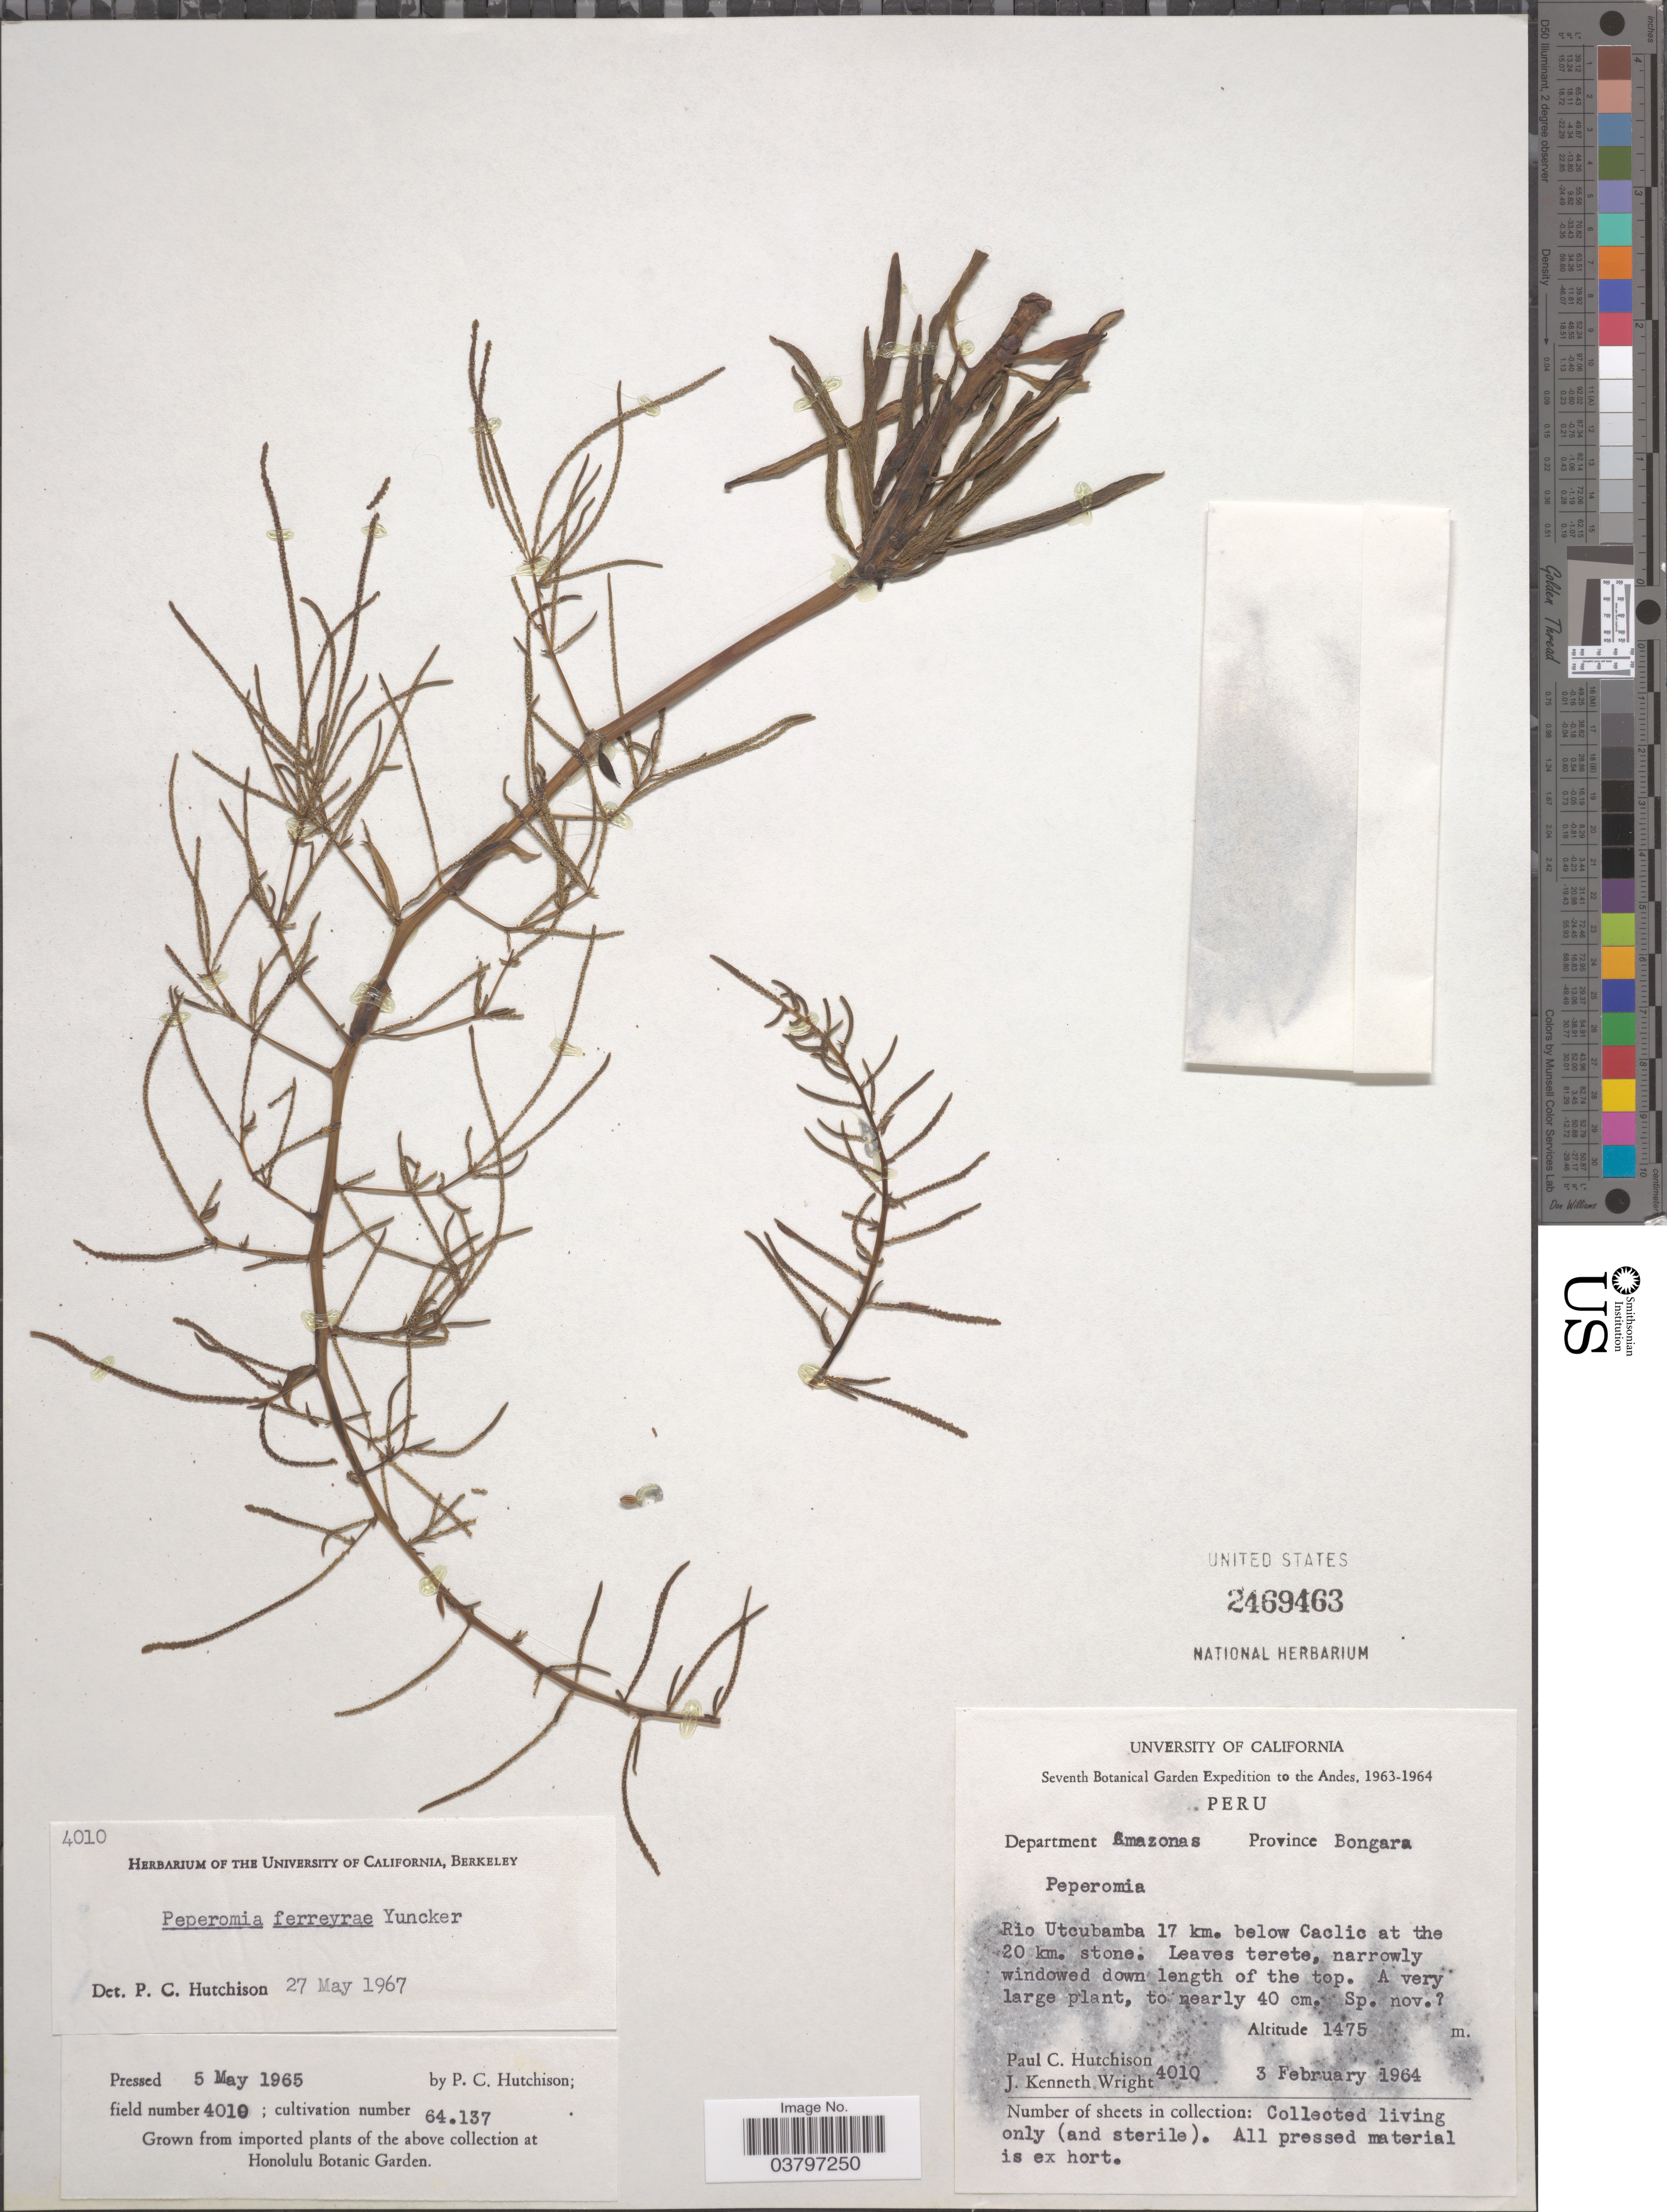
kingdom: Plantae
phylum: Tracheophyta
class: Magnoliopsida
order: Piperales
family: Piperaceae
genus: Peperomia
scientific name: Peperomia ferreyrae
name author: Yunck.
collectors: P. C. Hutchison & J. K. Wright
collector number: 4010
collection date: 1964-02-03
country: Peru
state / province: Amazonas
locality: The Andes. Department Amazonas. Province Bongara. Rio Utcubamba 17 km. below Caclic at the 20 km. stone.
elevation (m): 1475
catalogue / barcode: US 2469463